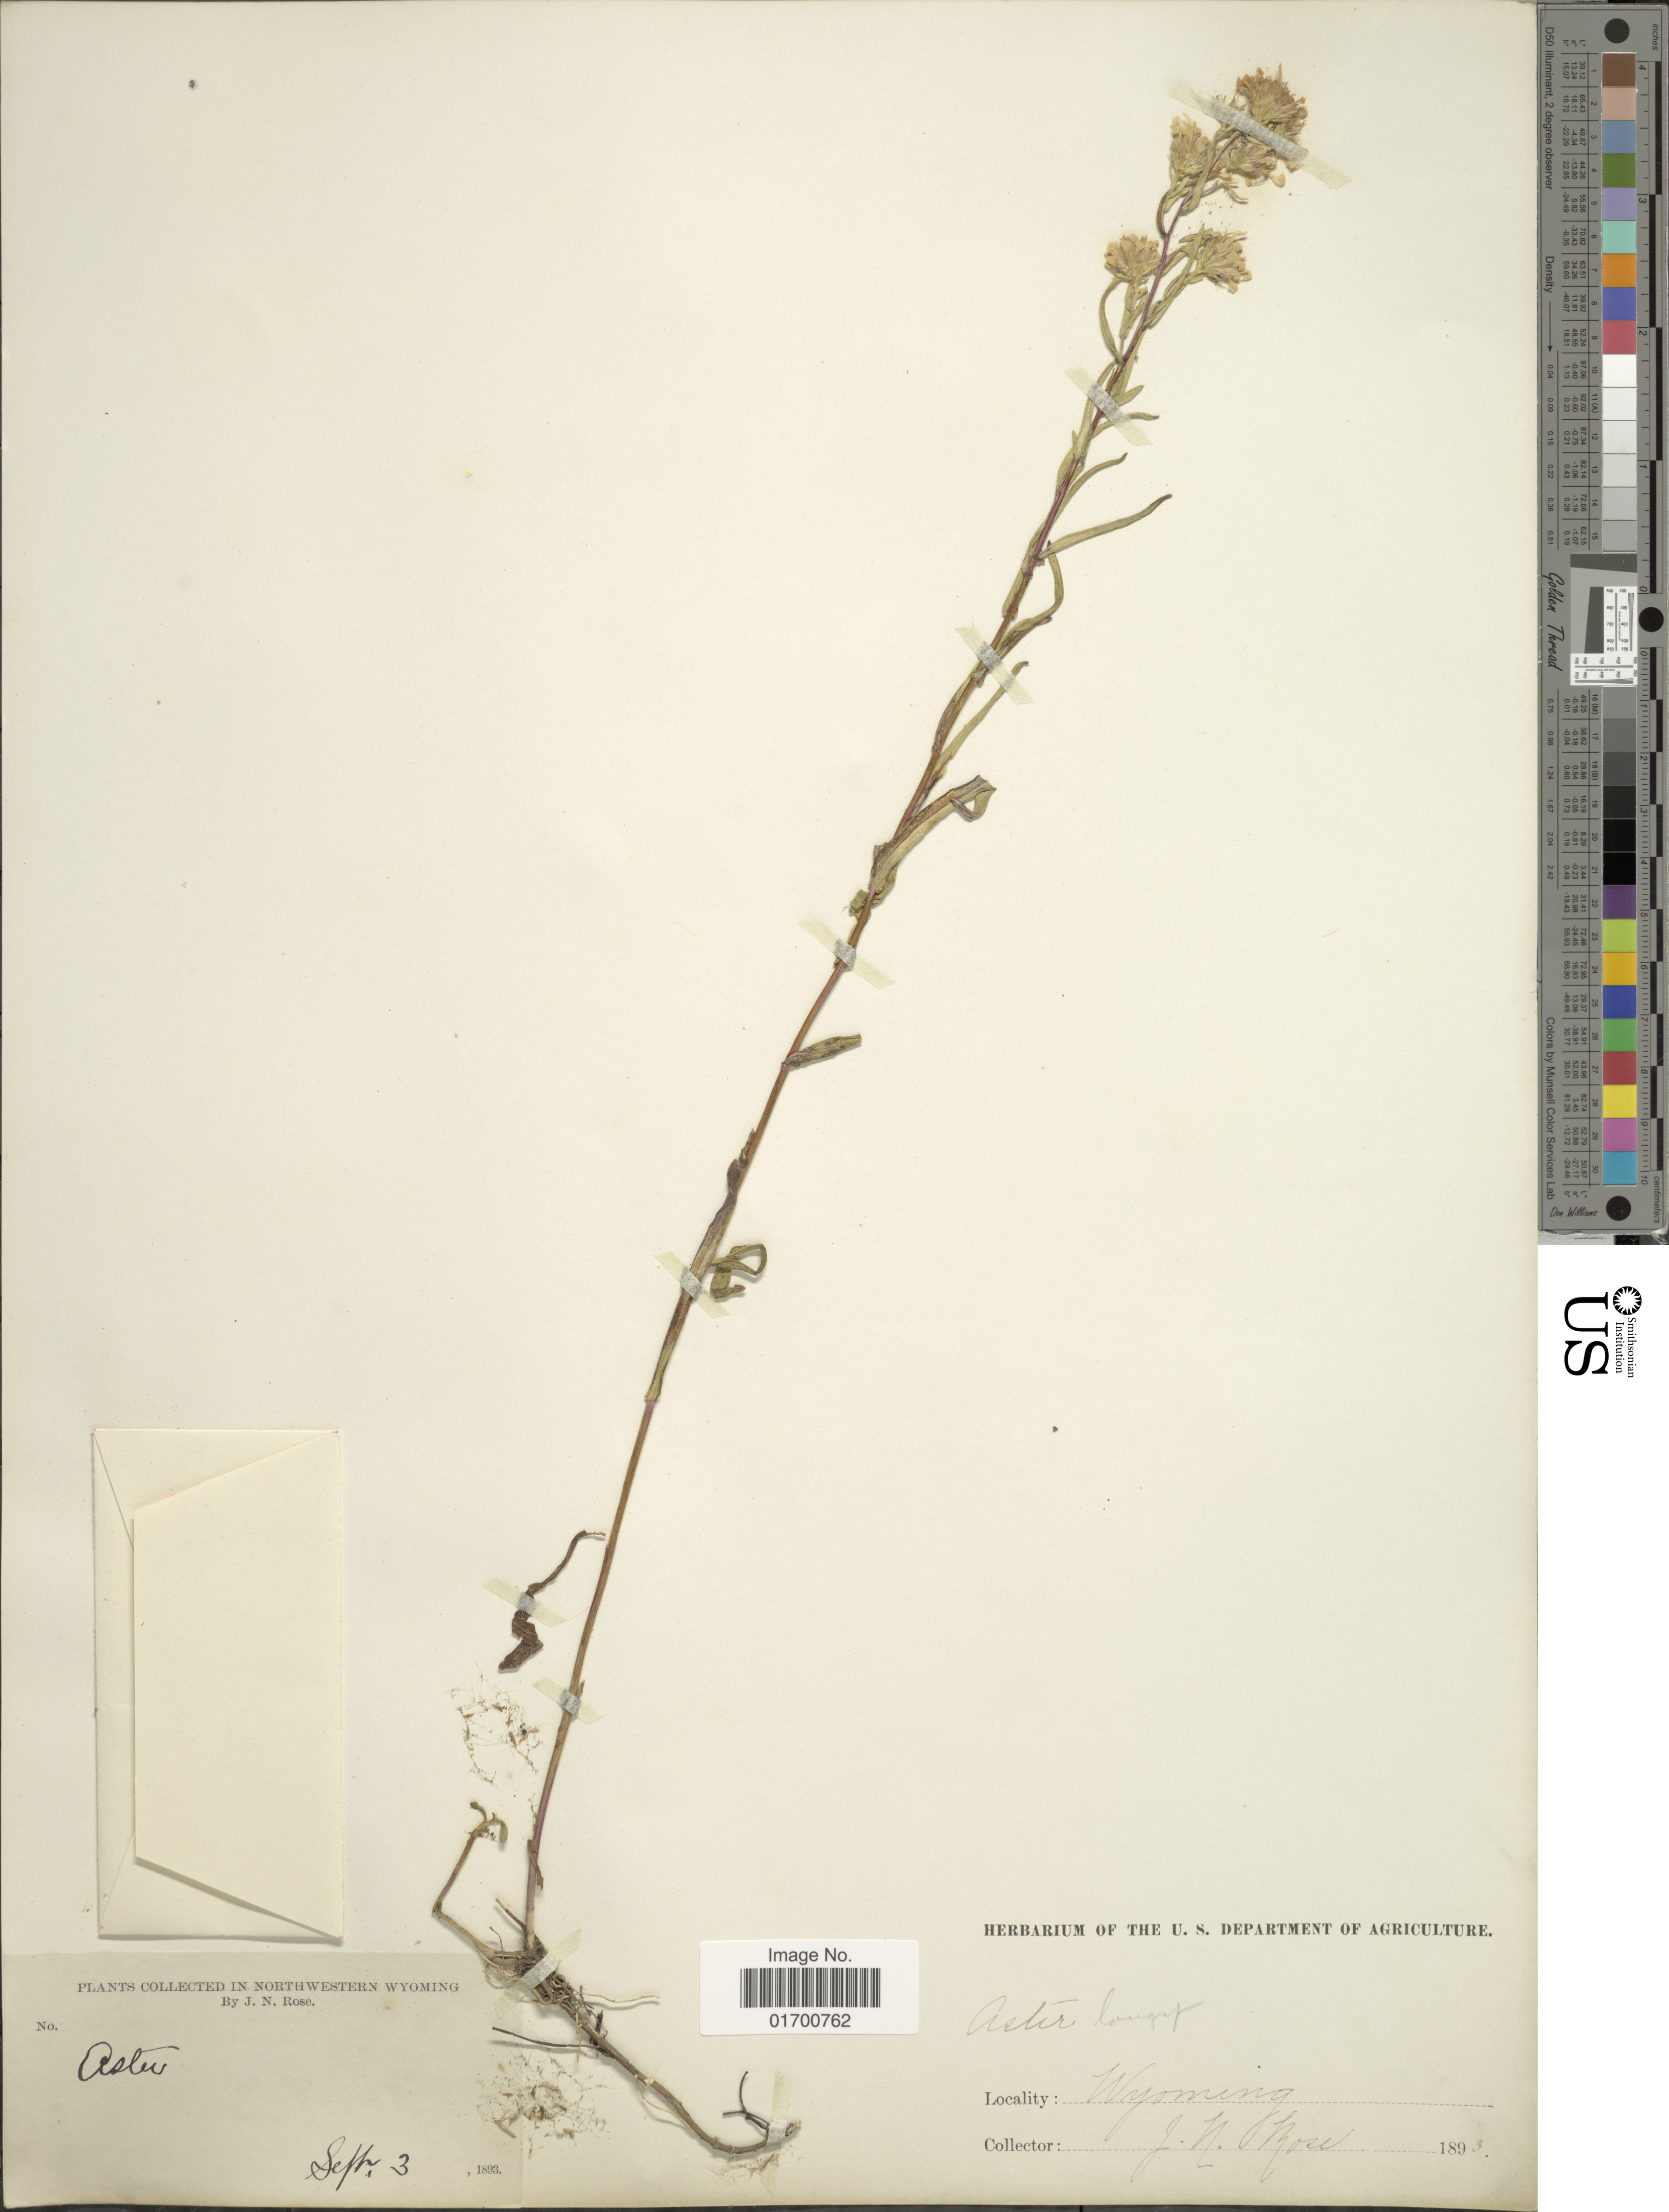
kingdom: Plantae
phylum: Tracheophyta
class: Magnoliopsida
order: Asterales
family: Asteraceae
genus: Symphyotrichum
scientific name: Symphyotrichum longifolium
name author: (Lam.) G.L. Nesom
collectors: J. N. Rose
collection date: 1893-09-03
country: United States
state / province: Wyoming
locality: Northwestern Wyoming